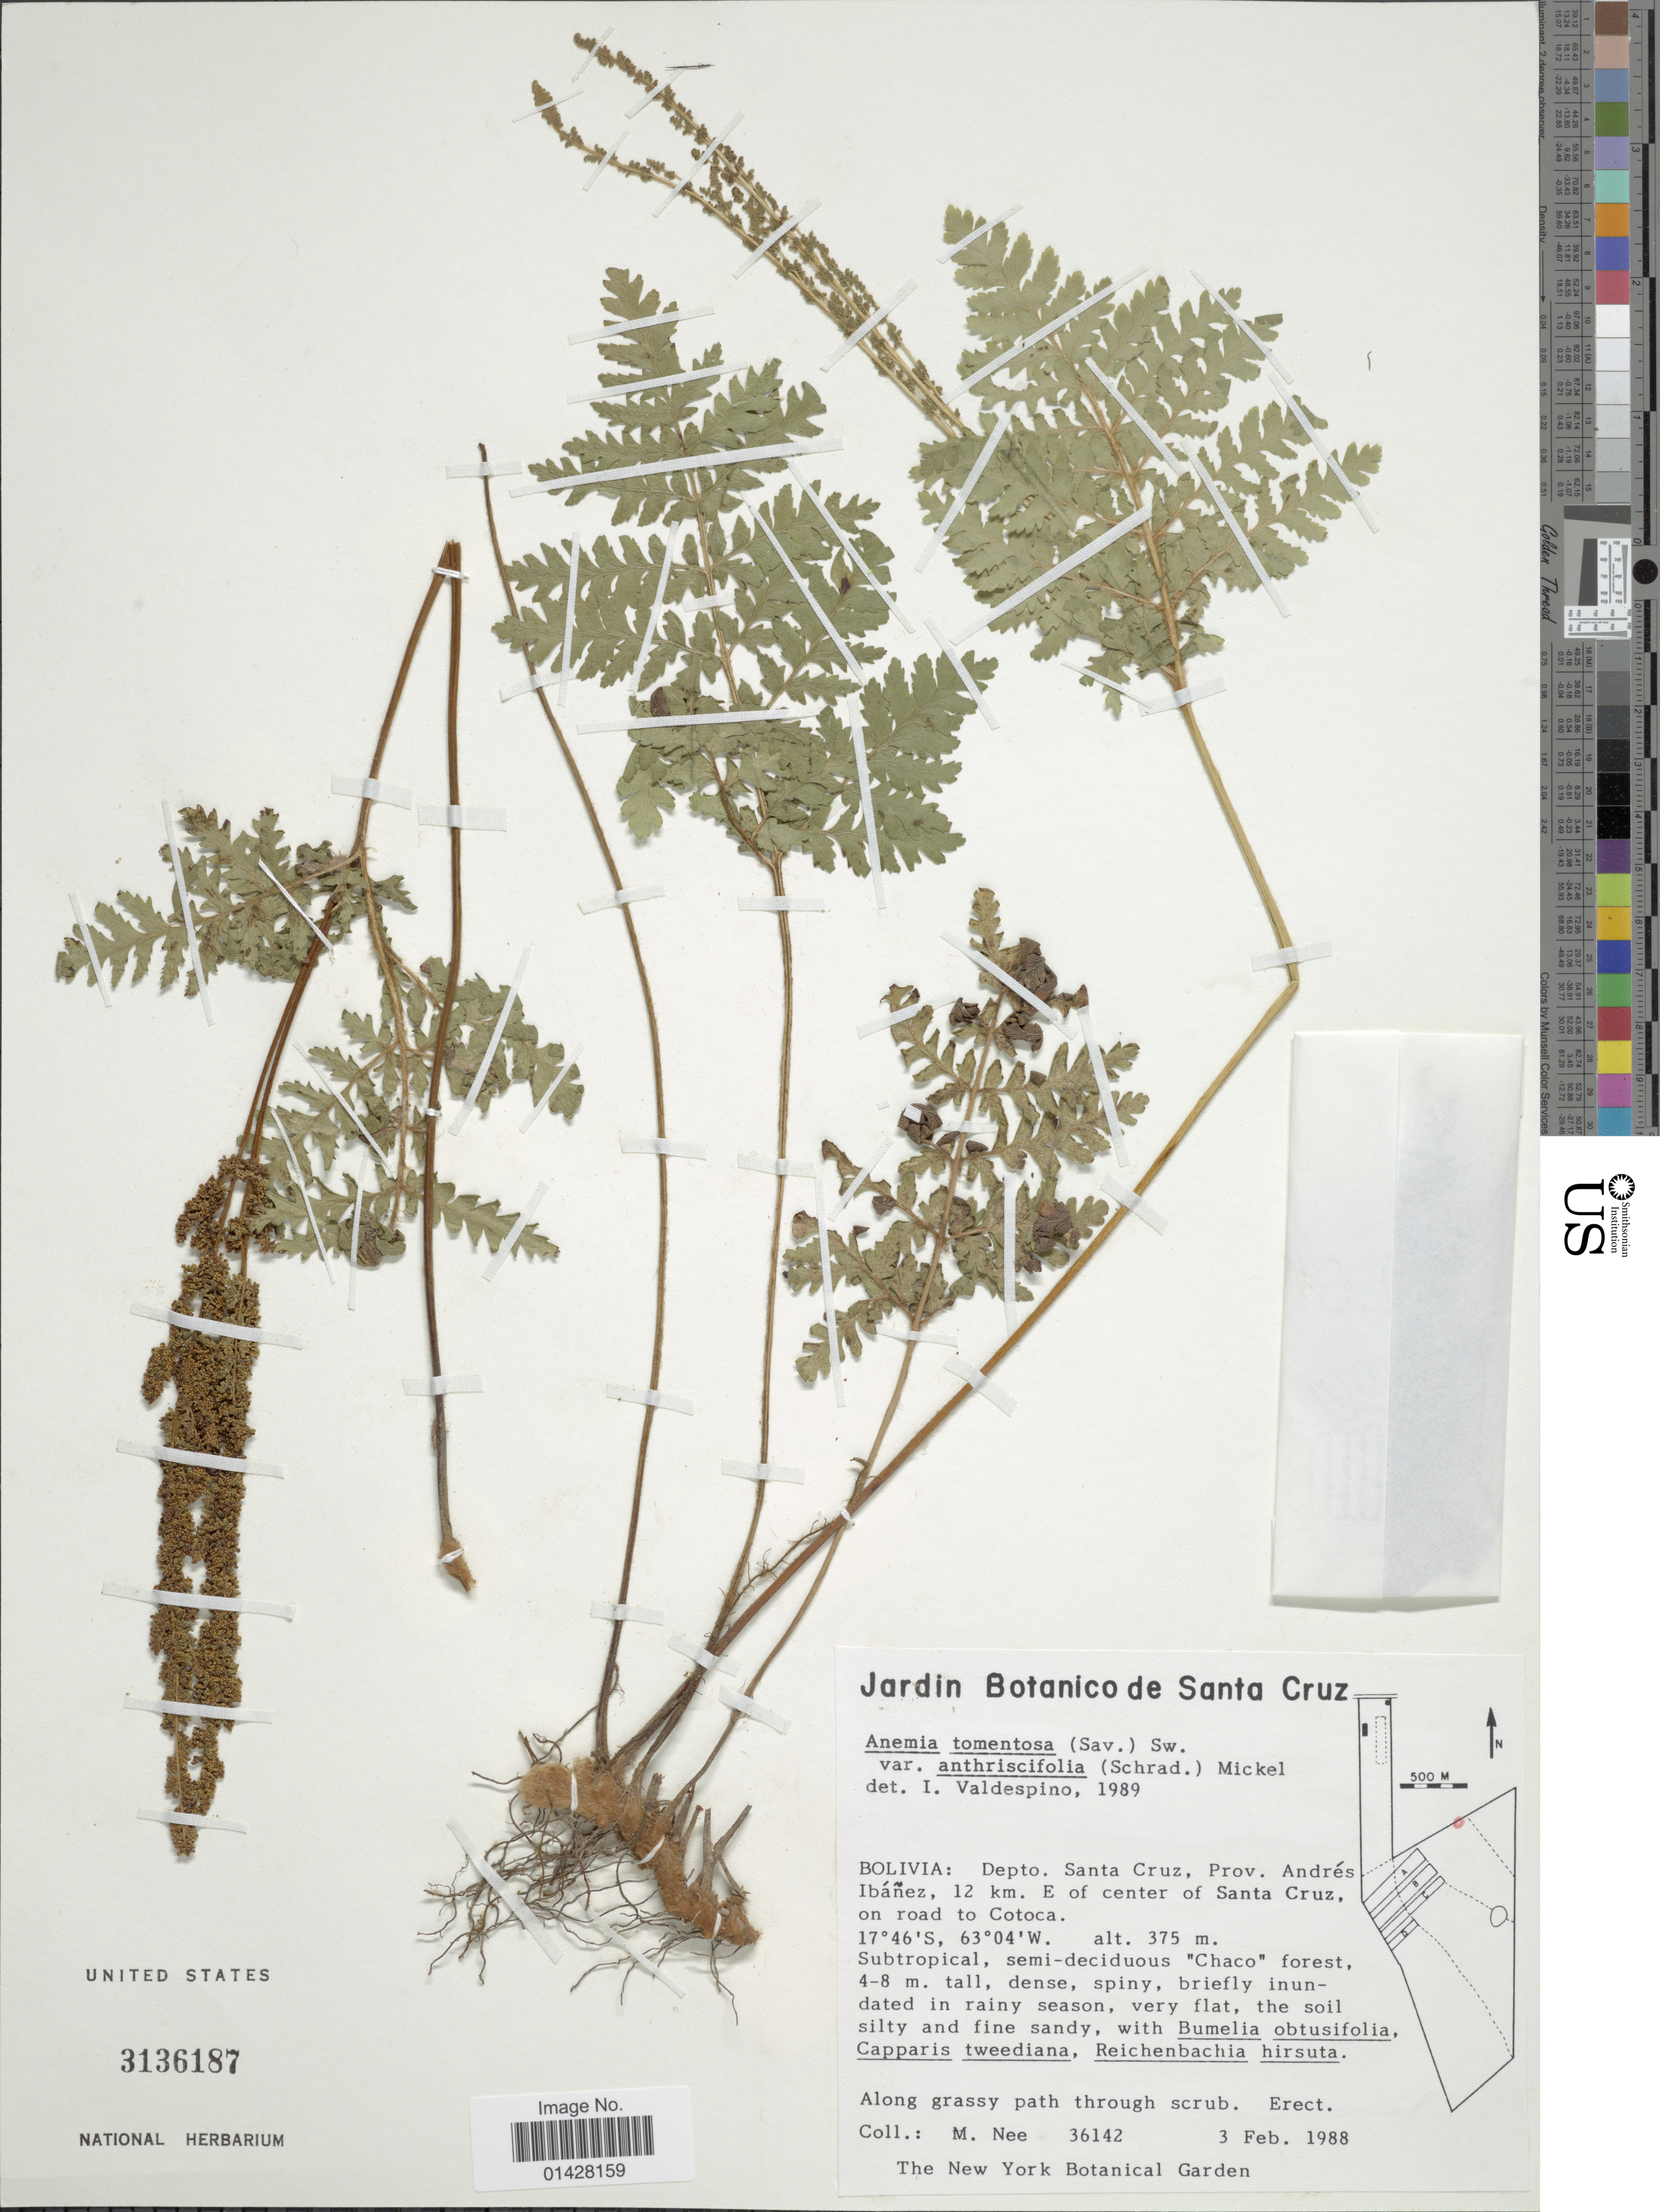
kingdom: Plantae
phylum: Tracheophyta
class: Polypodiopsida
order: Schizaeales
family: Anemiaceae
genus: Anemia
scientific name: Anemia tomentosa var. anthriscifolia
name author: (Schrad.) Mickel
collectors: M. Nee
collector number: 36142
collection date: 1988-02-03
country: Bolivia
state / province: Santa Cruz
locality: Bolivia: Depto. Santa Cruz, Prov. Andrés Ibáñez, 12 km. E of center of Santa Cruz, on road to Cotoca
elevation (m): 375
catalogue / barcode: US 3136187